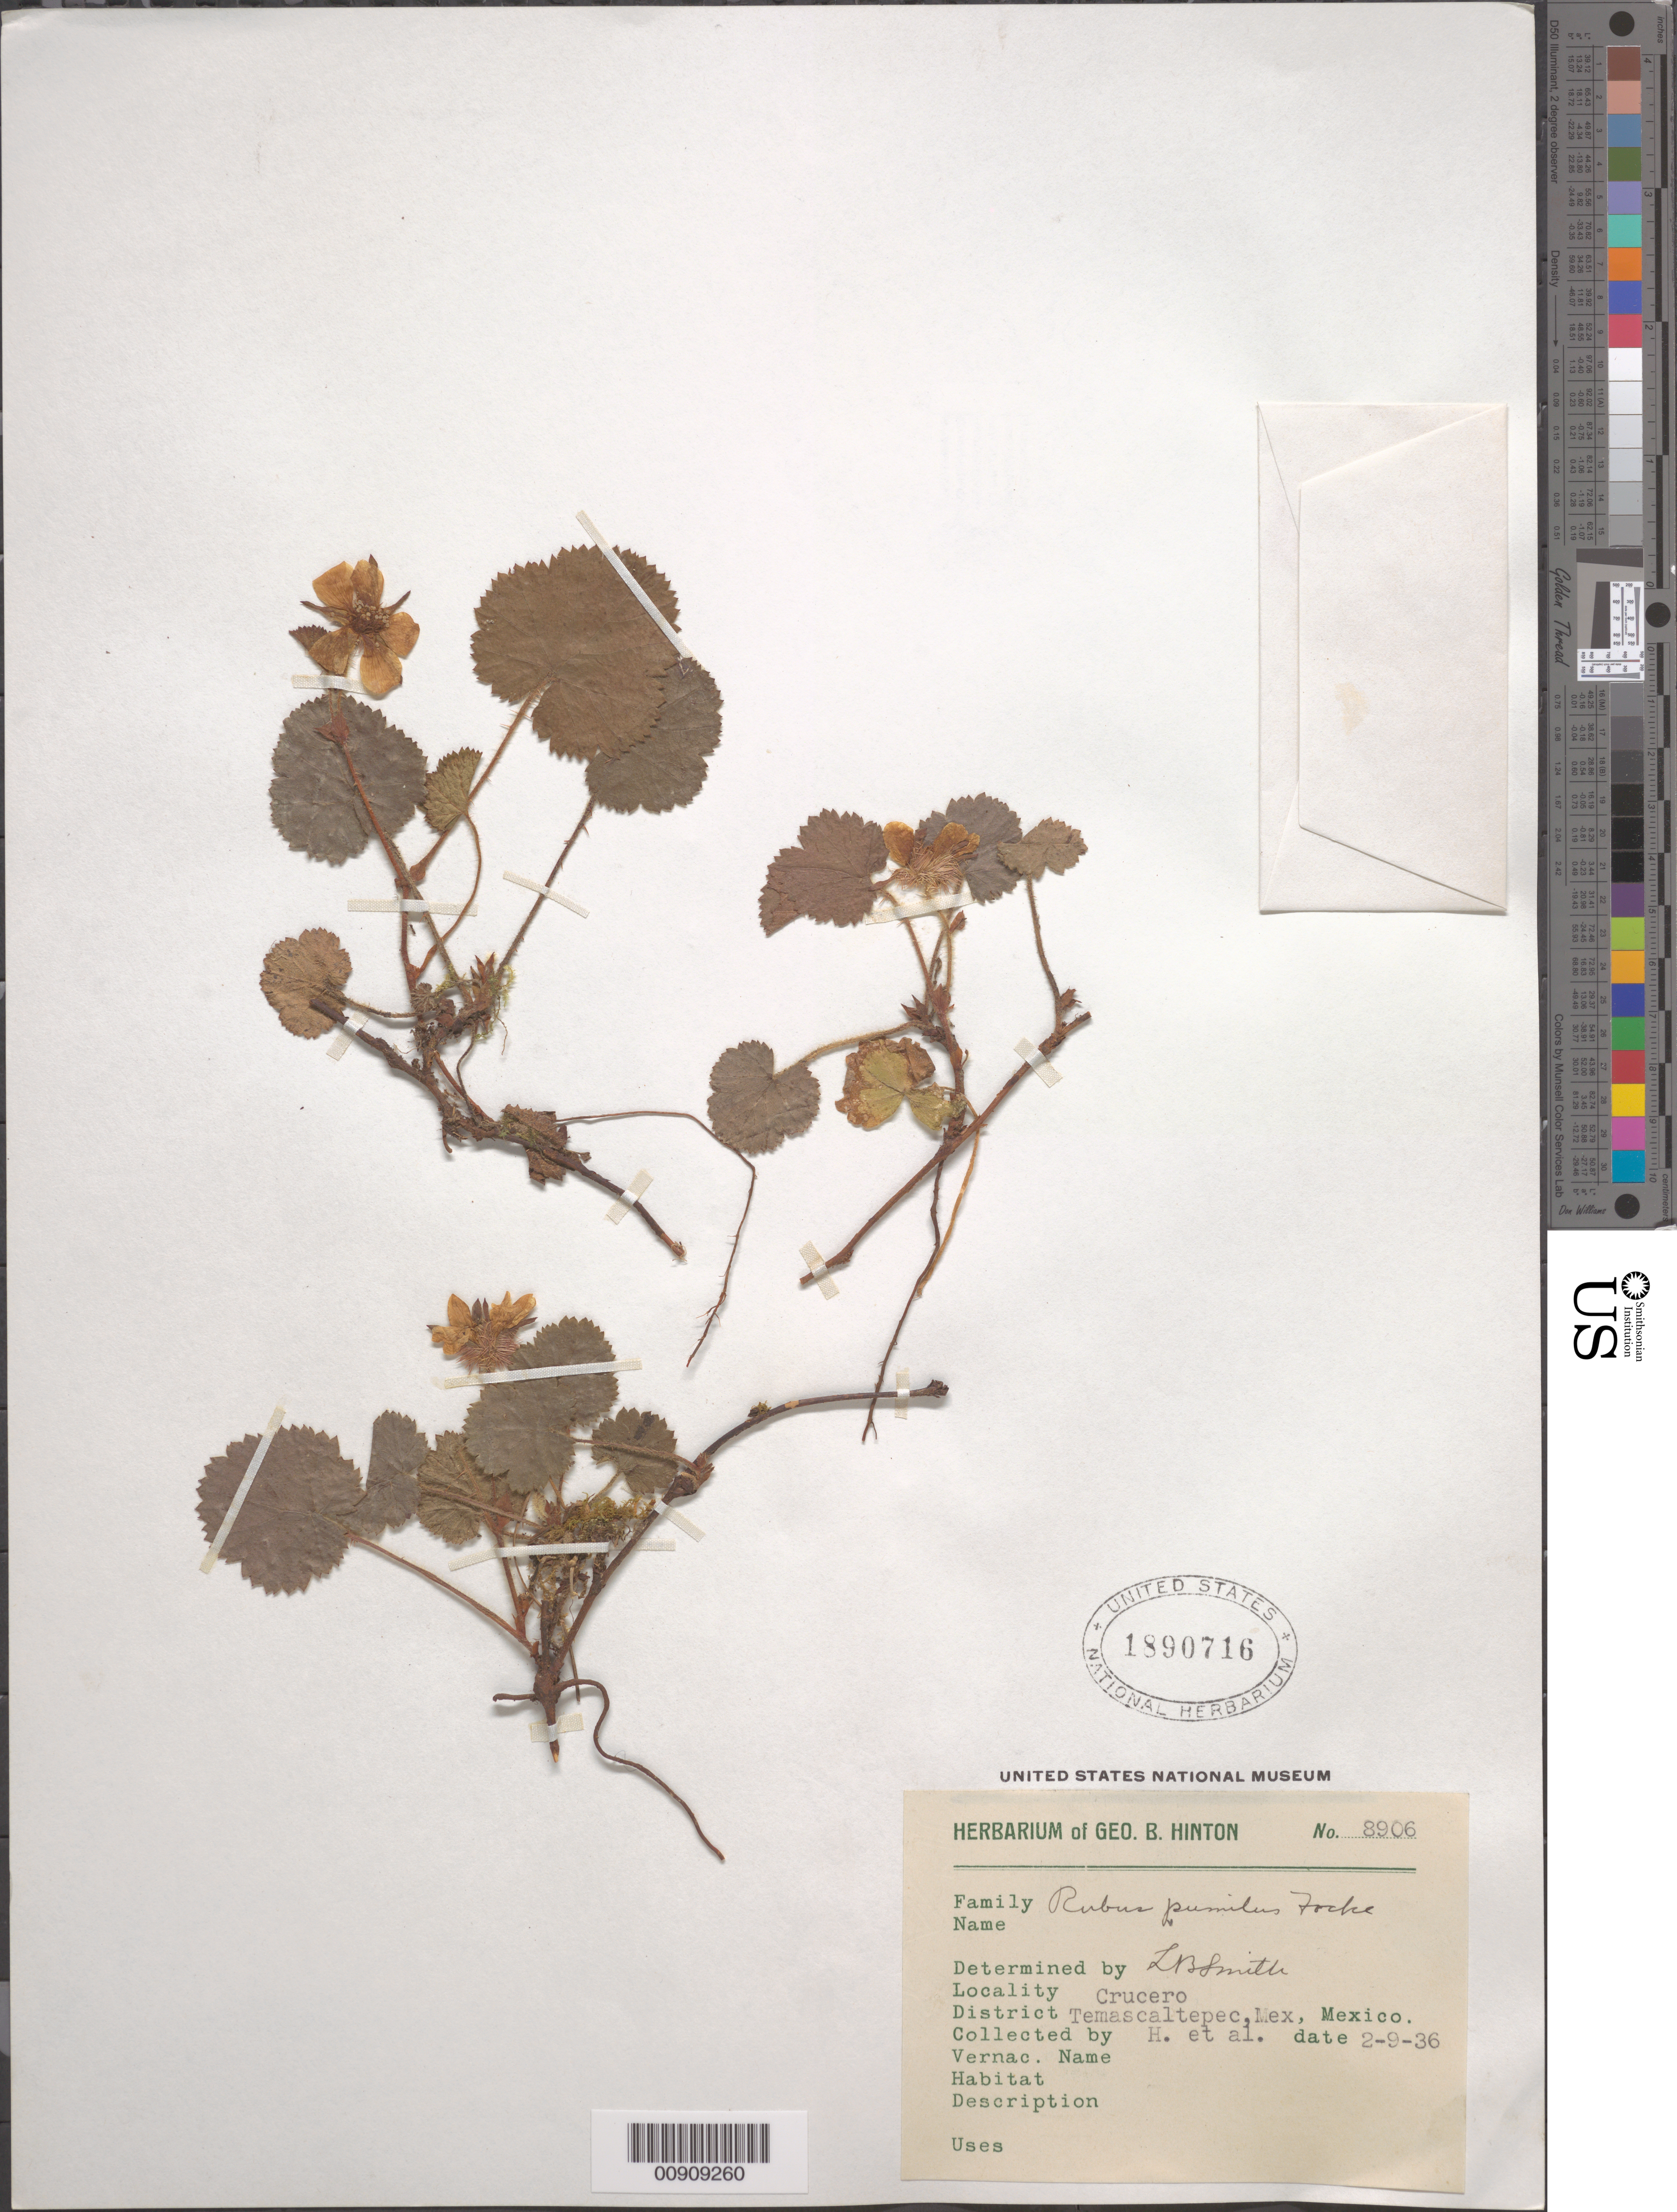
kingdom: Plantae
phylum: Tracheophyta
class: Magnoliopsida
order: Rosales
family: Rosaceae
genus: Rubus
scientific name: Rubus pumilus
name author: Focke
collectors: G. B. Hinton & et al.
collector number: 8906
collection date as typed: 09 Feb 1936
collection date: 1936-02-09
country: Mexico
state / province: México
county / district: Temascaltepec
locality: Crucero, District Temascaltepec, State of Maxico.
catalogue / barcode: US 1890716